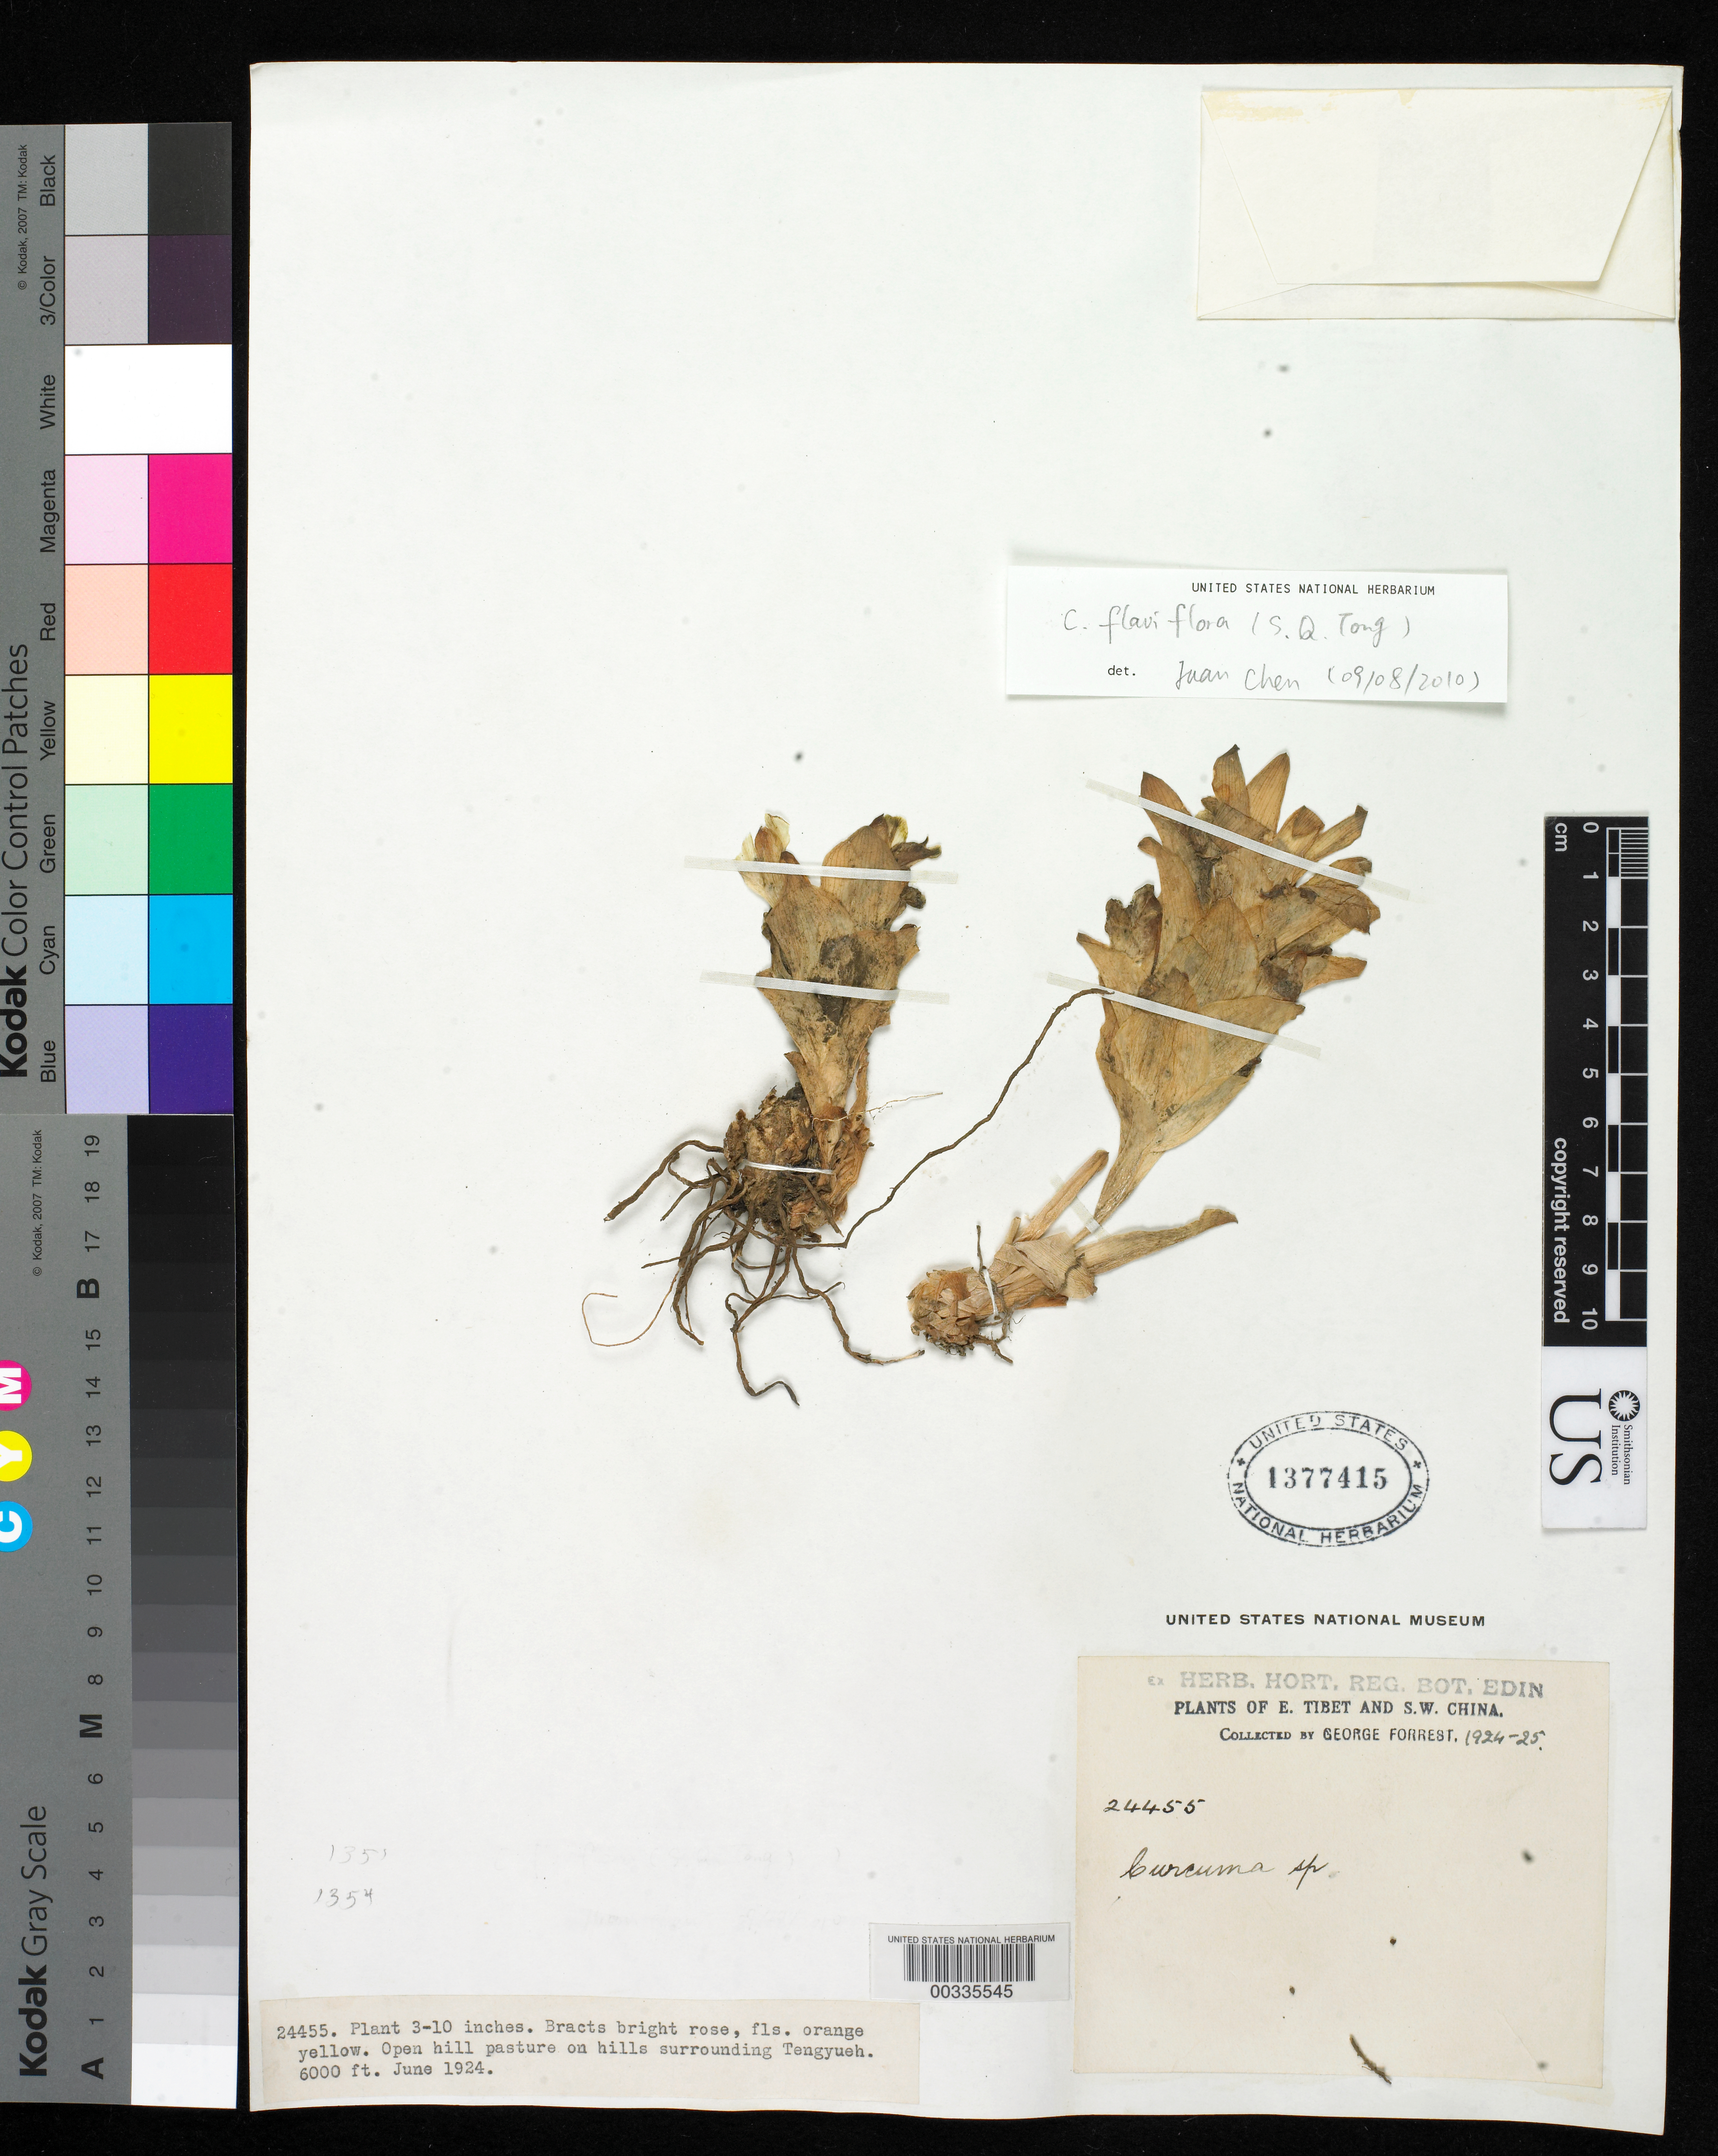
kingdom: Plantae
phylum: Tracheophyta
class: Liliopsida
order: Zingiberales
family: Zingiberaceae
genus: Curcuma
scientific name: Curcuma sp.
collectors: G. Forrest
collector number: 24455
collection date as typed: Jun 1924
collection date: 1924-06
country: China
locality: Plants of e. tibet and s.w. china, open hill pasture on hills surrounding tengyueh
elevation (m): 1829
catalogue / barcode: US 1377415